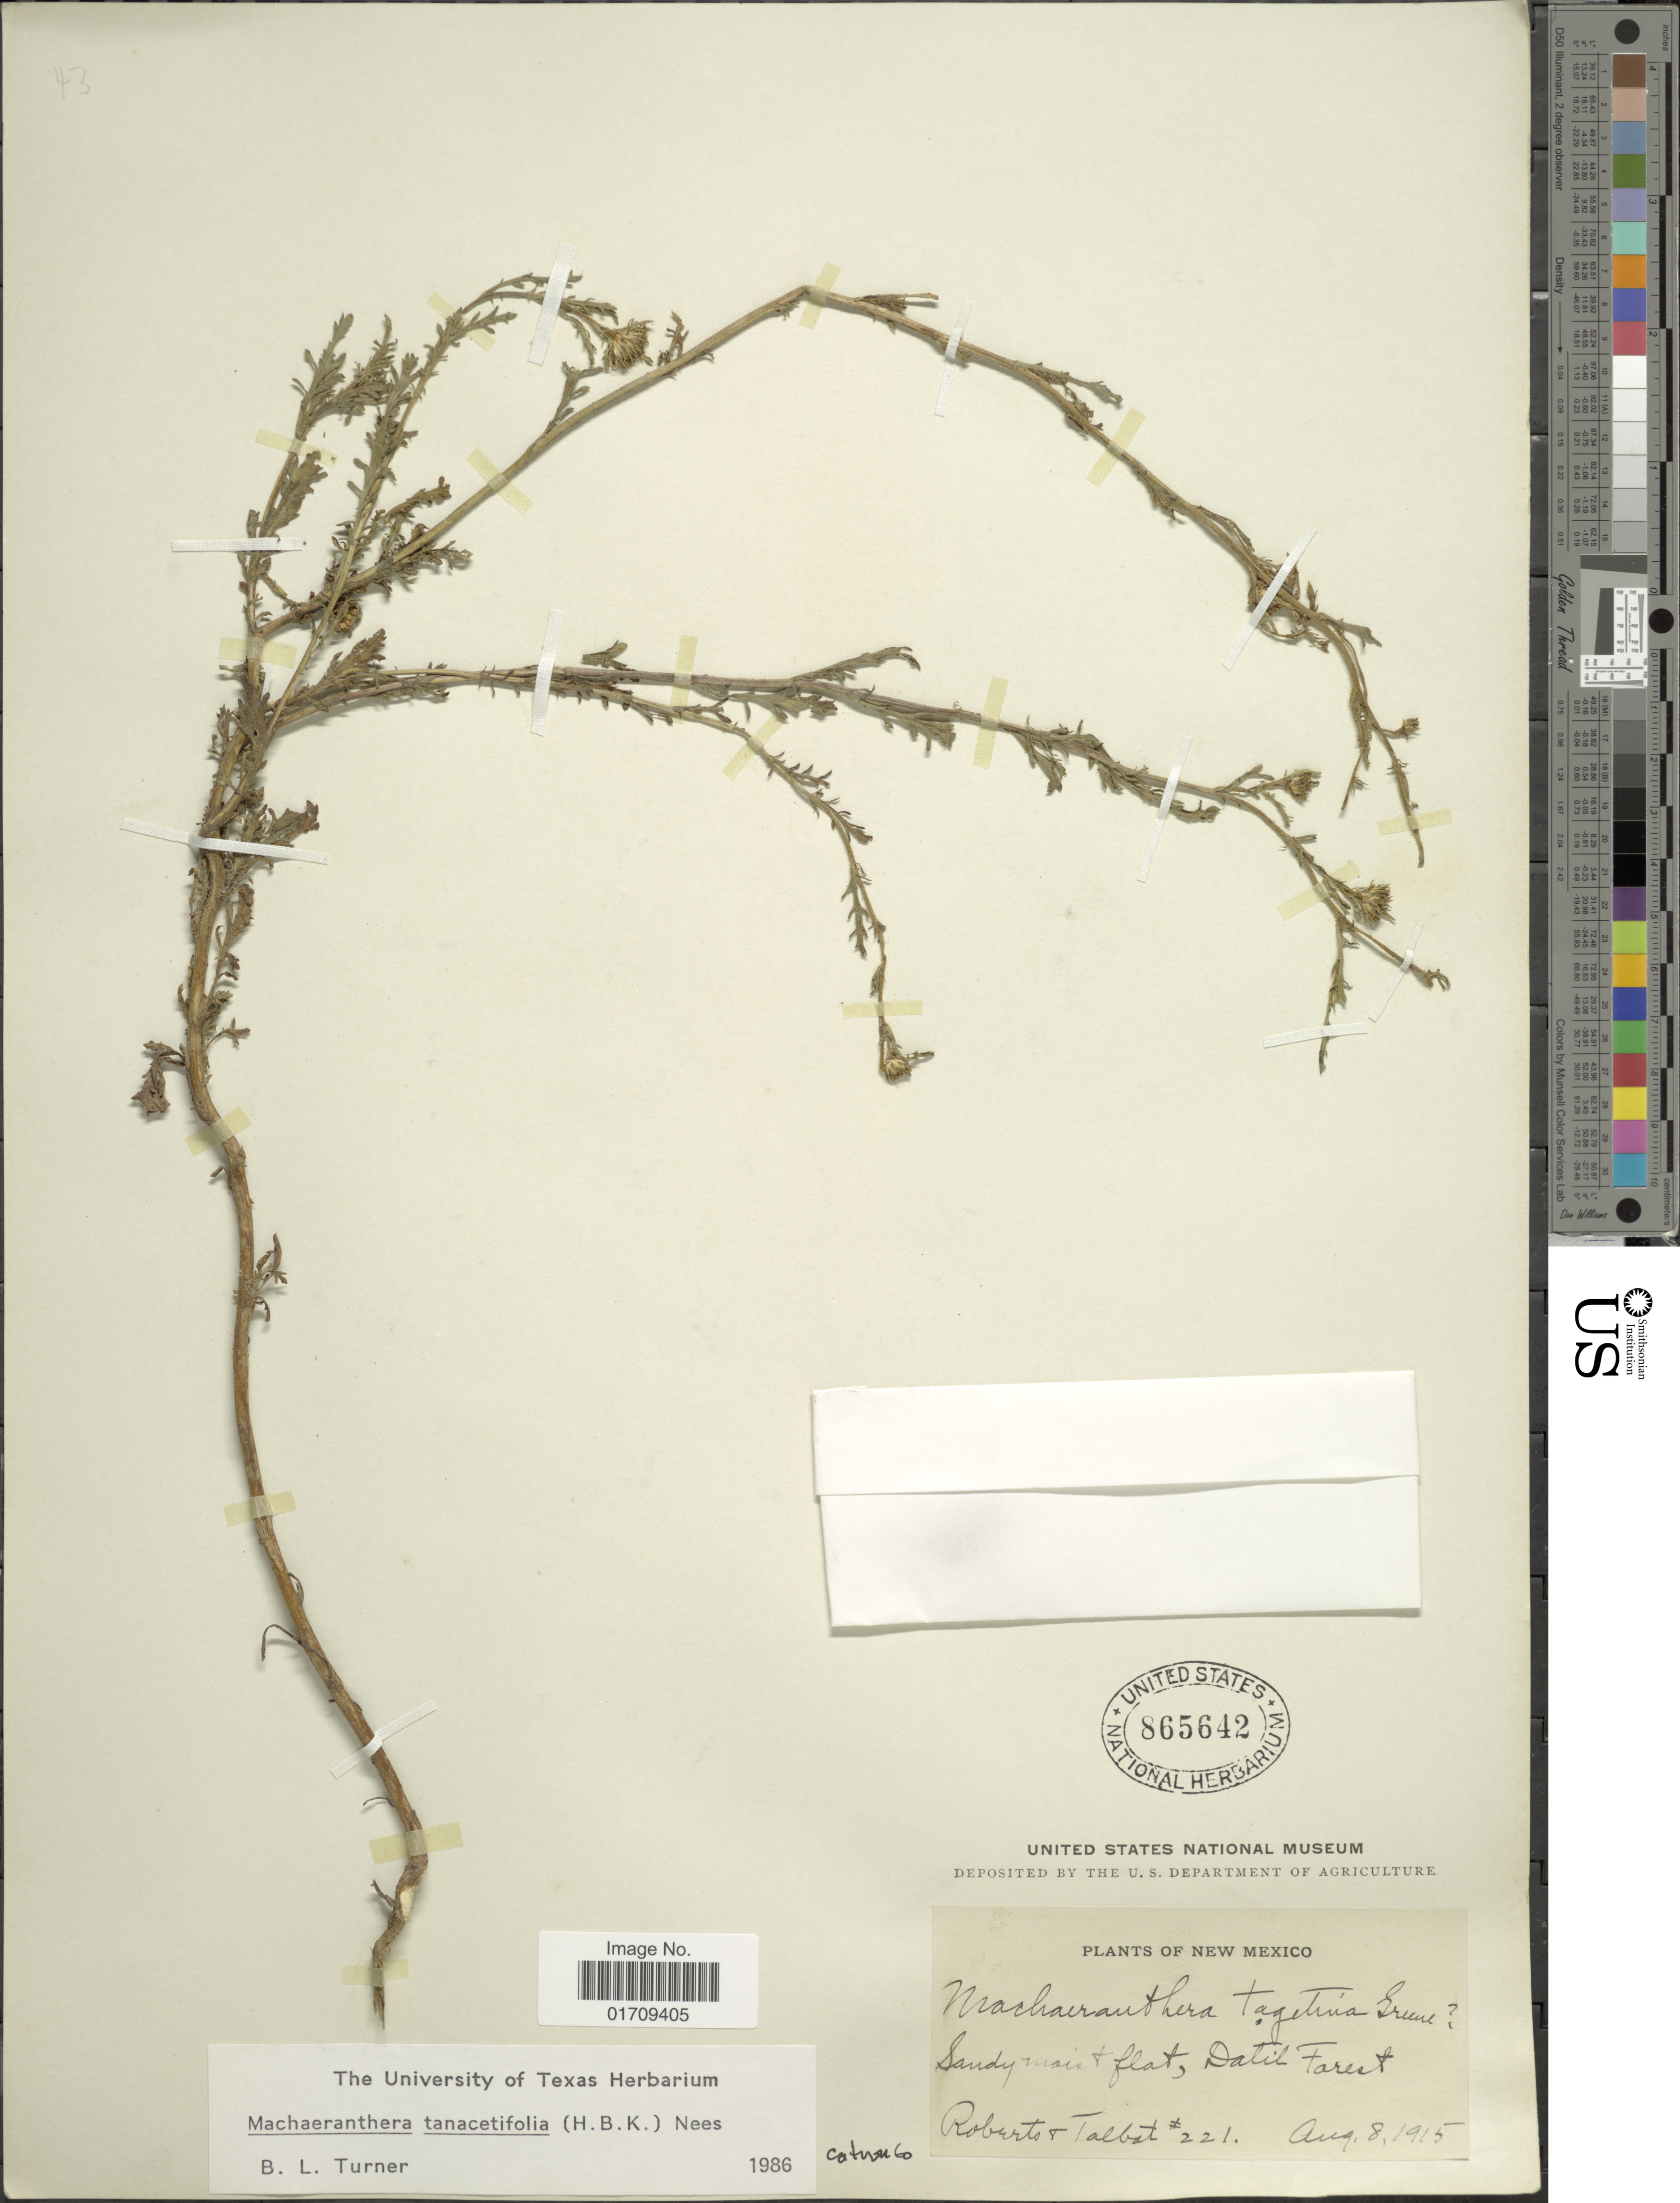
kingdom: Plantae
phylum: Tracheophyta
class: Magnoliopsida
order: Asterales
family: Asteraceae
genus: Machaeranthera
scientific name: Machaeranthera tanacetifolia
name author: (Kunth) Nees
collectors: Roberts & Talbot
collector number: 221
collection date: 1915-08-08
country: United States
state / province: New Mexico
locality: Datil Forest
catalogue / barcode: US 865642